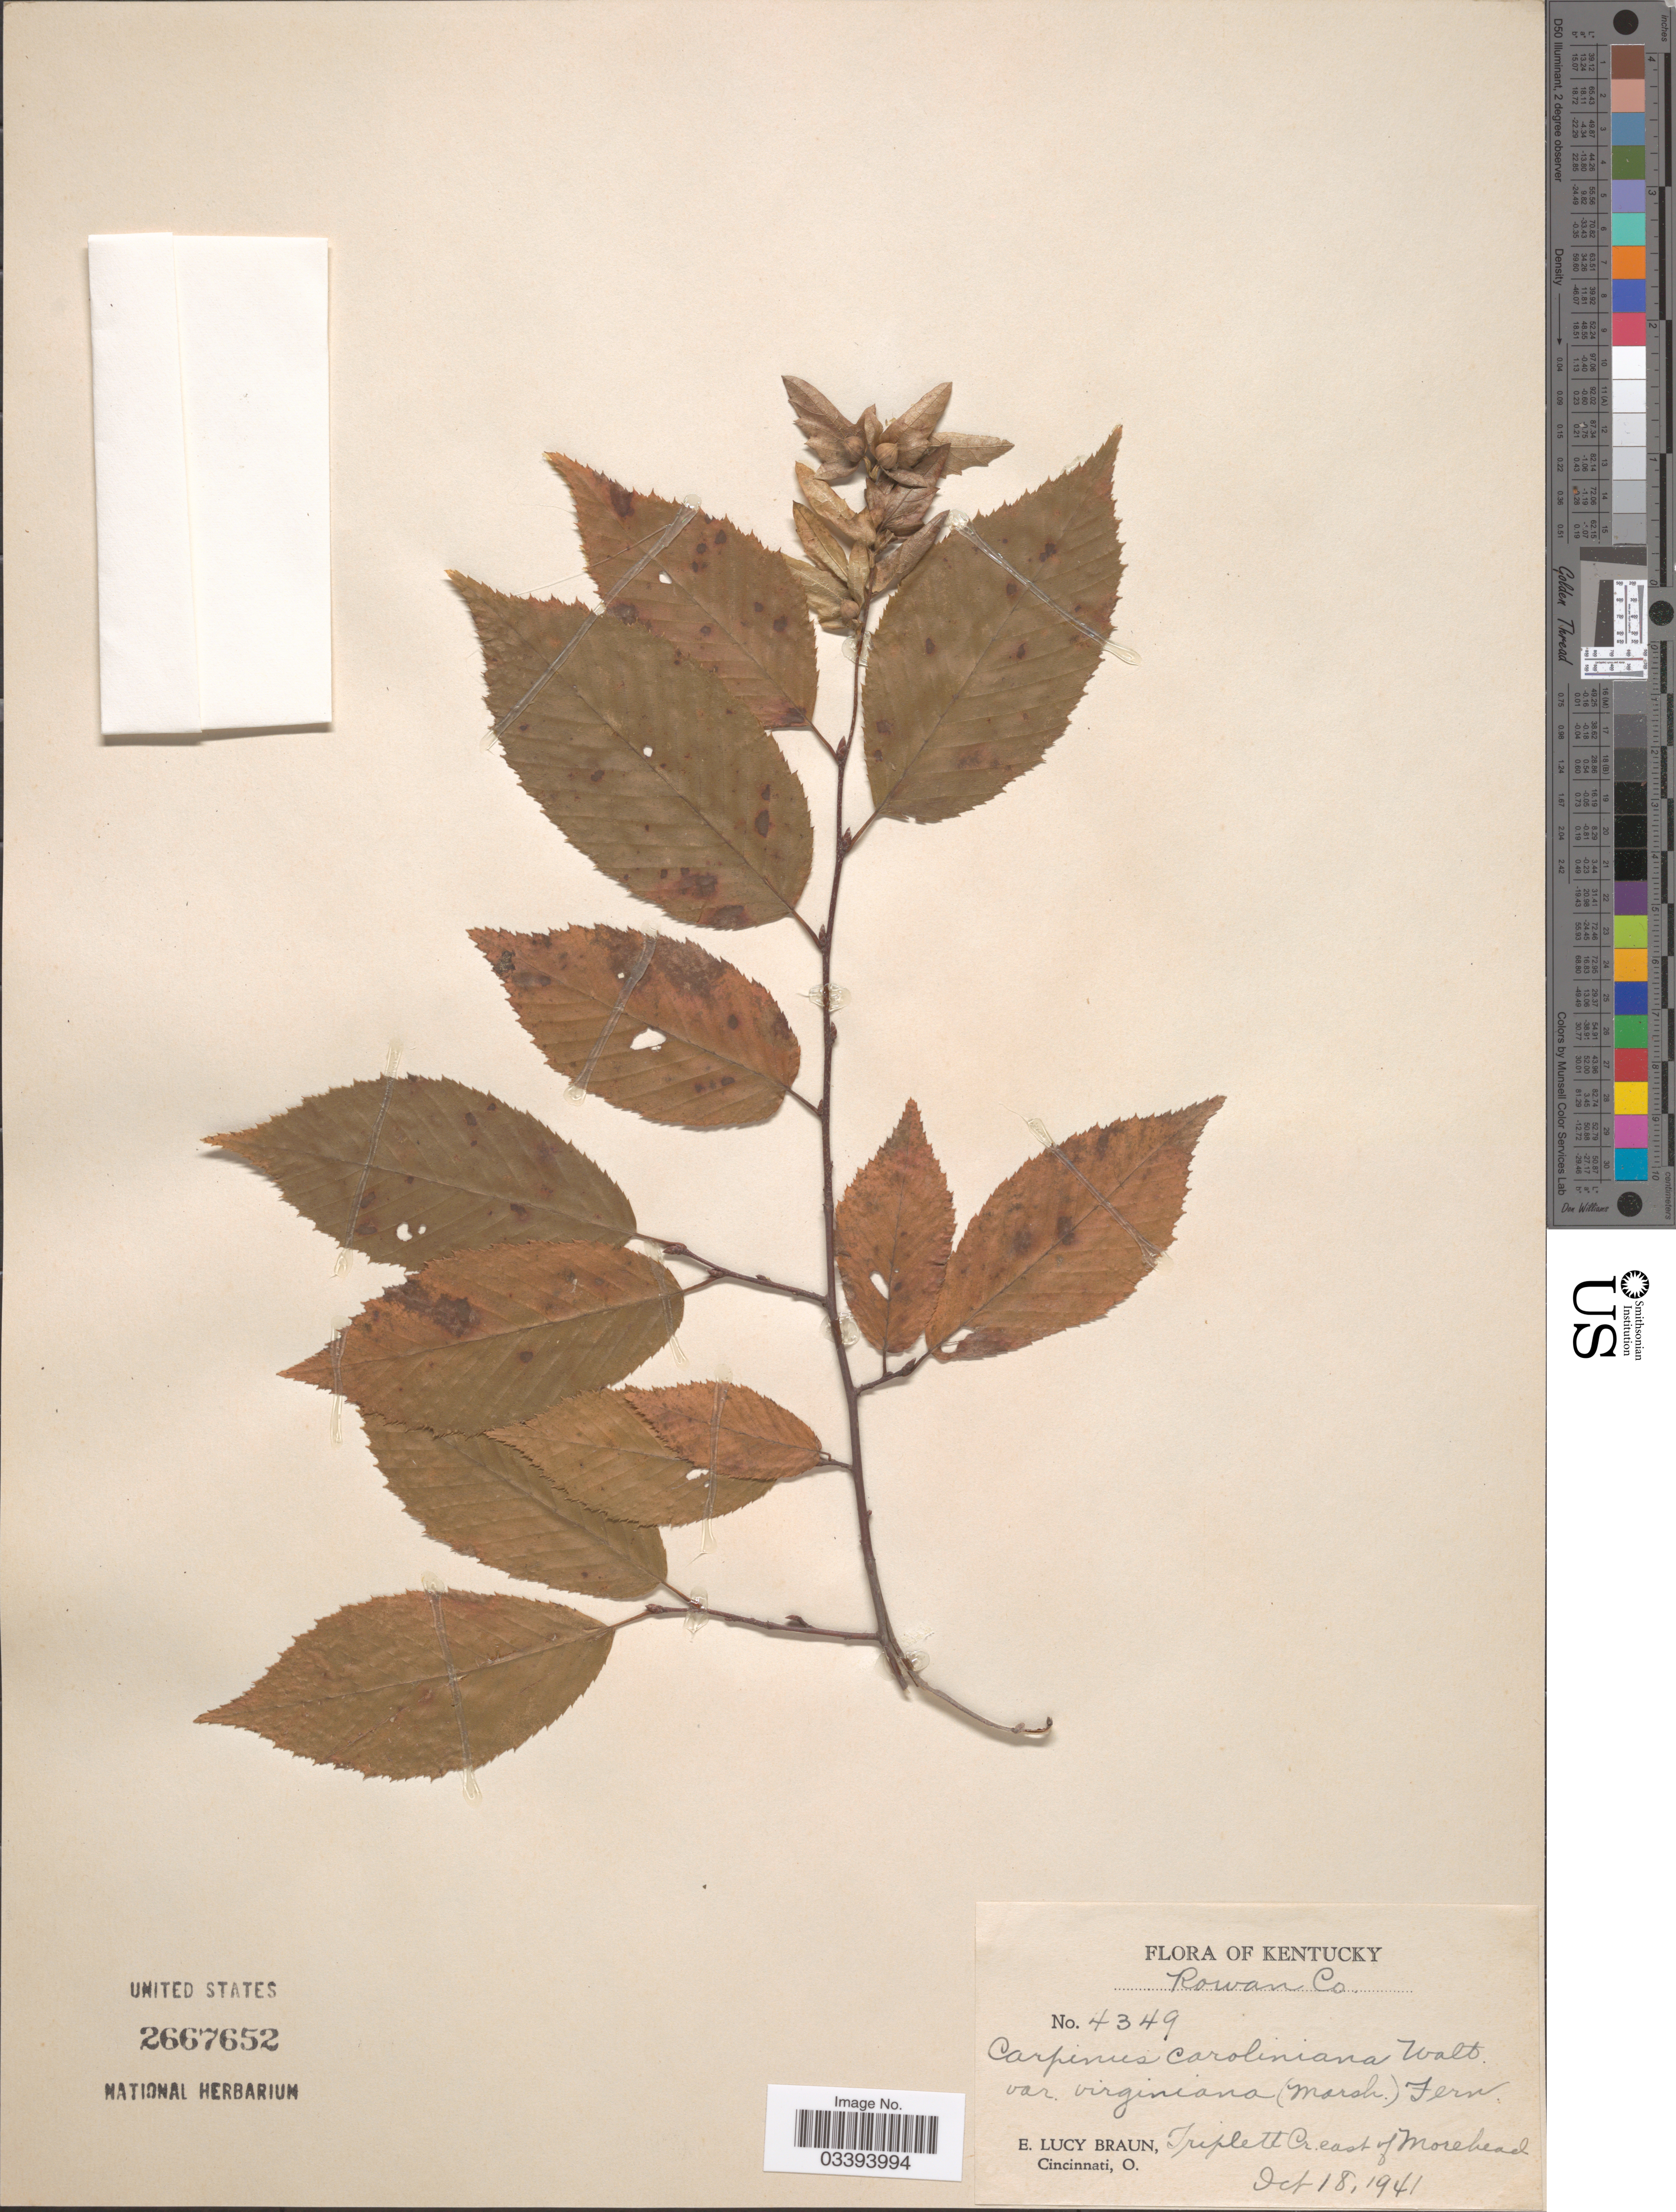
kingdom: Plantae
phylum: Tracheophyta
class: Magnoliopsida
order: Fagales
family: Betulaceae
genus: Carpinus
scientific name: Carpinus caroliniana subsp. virginiana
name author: (Marshall) Furlow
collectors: E. L. Braun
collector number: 4349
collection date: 1941-10-18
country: United States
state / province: Kentucky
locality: Triplett Cr. east of Morehead.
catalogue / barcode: US 2667652